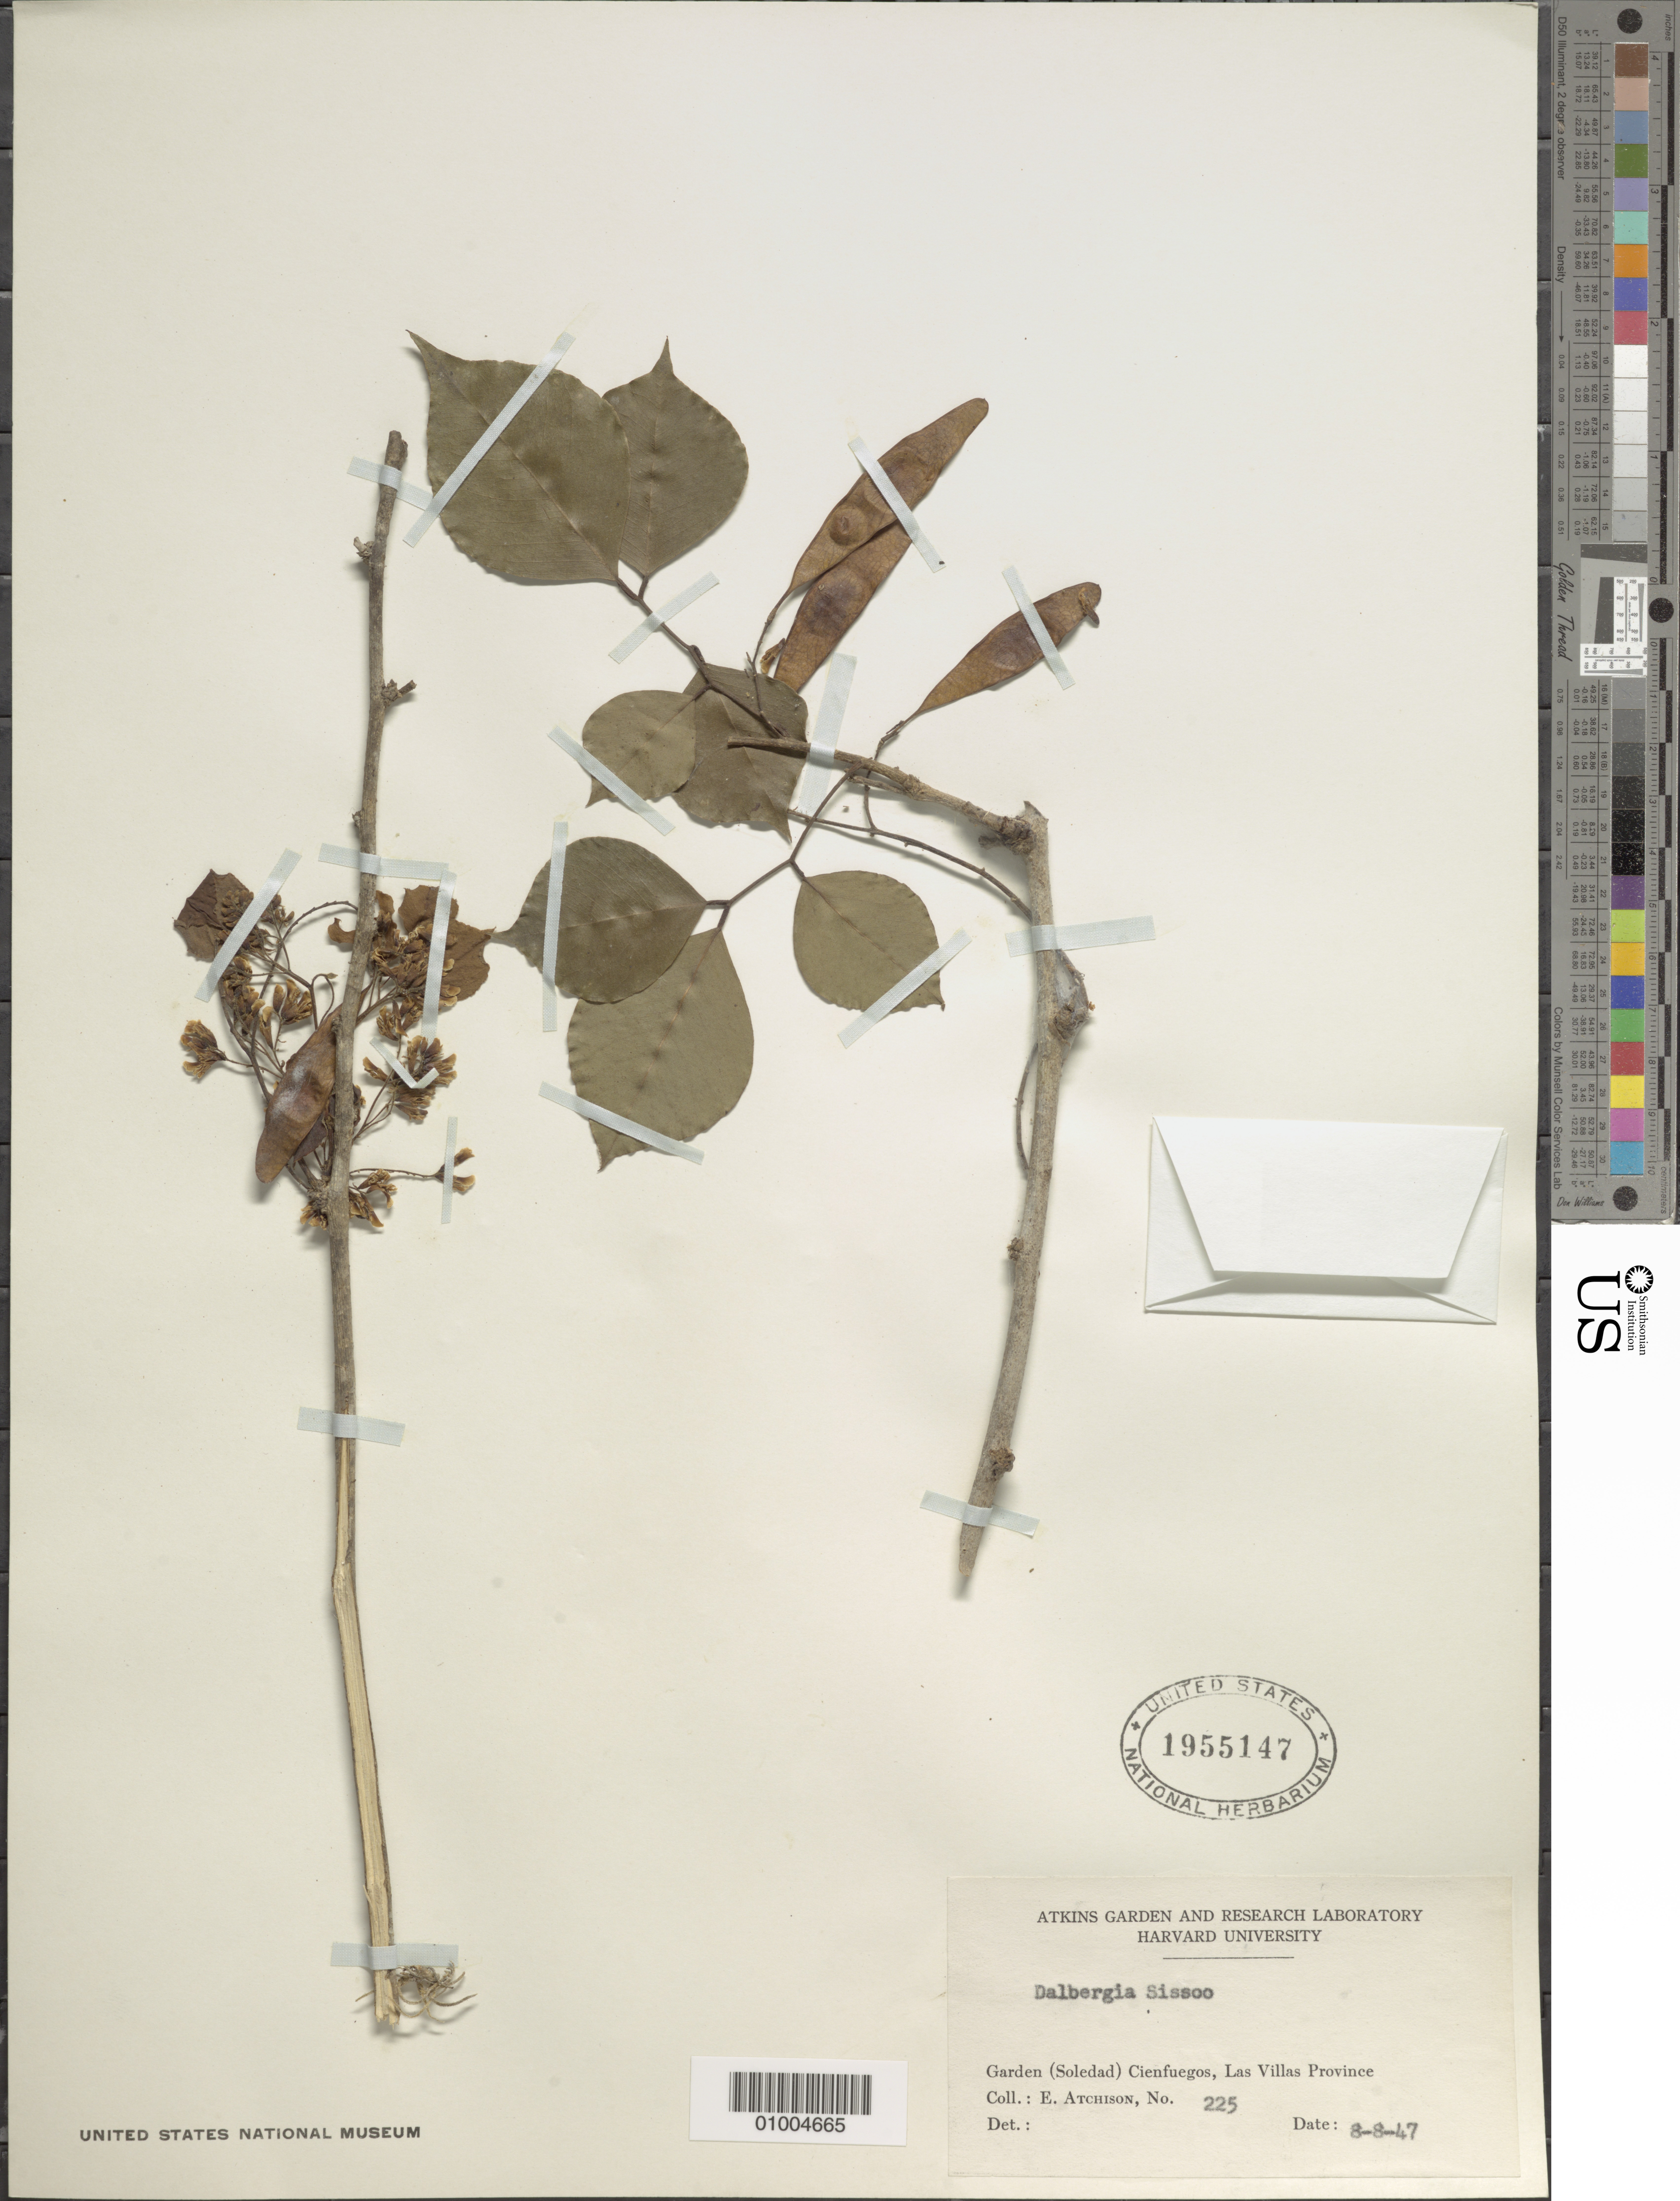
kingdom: Plantae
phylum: Tracheophyta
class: Magnoliopsida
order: Fabales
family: Fabaceae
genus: Dalbergia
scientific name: Dalbergia sissoo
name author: Roxb.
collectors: E. Atchison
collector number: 225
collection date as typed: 08 Jul 1947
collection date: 1947-07-08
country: Cuba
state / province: Cienfuegos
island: Cuba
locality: Cienfuegos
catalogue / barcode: US 1955147